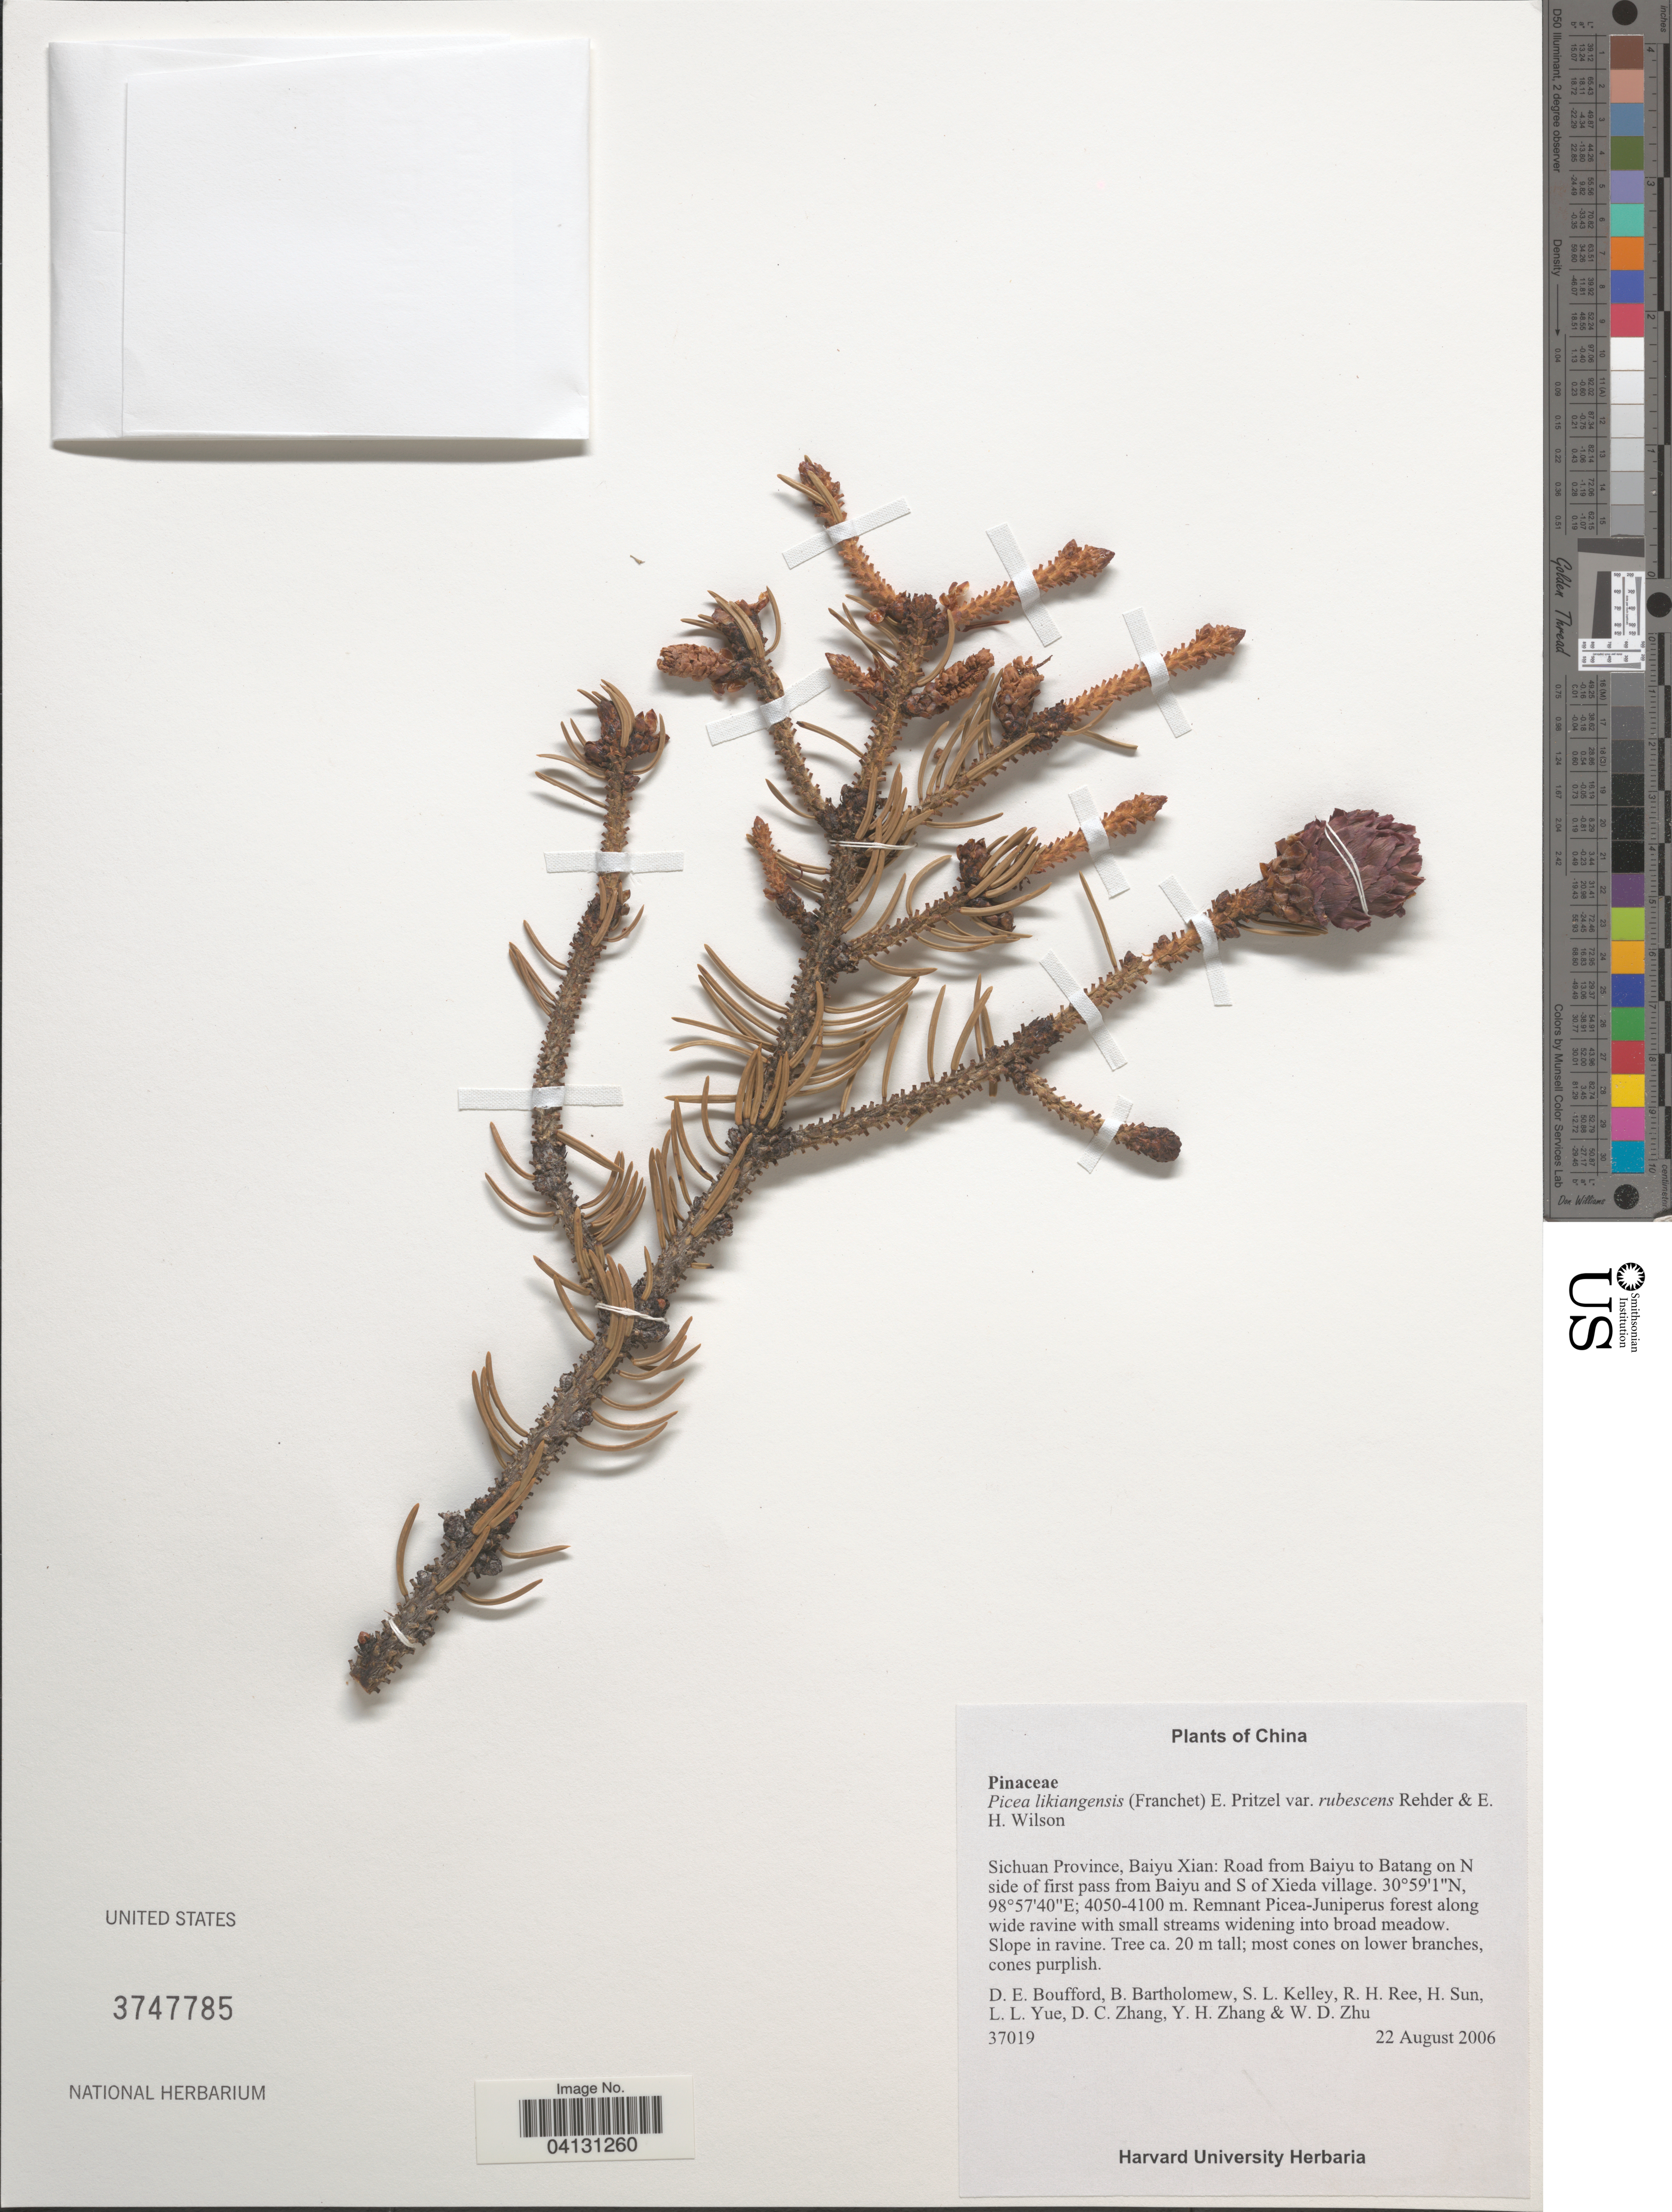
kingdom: Plantae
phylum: Tracheophyta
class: Pinopsida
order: Pinales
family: Pinaceae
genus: Picea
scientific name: Picea likiangensis var. rubescens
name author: Rehder & E.H. Wilson in Sarg.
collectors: D. E. Boufford, B. Bartholomew, S. Kelley, R. Ree & et al.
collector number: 37019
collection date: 2006-08-22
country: China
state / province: Sichuan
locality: Baiyu Xian: Road from Baiyu to Batang on N side of first pass from Baiyu and S of Xieda village.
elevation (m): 4050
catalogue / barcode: US 3747785